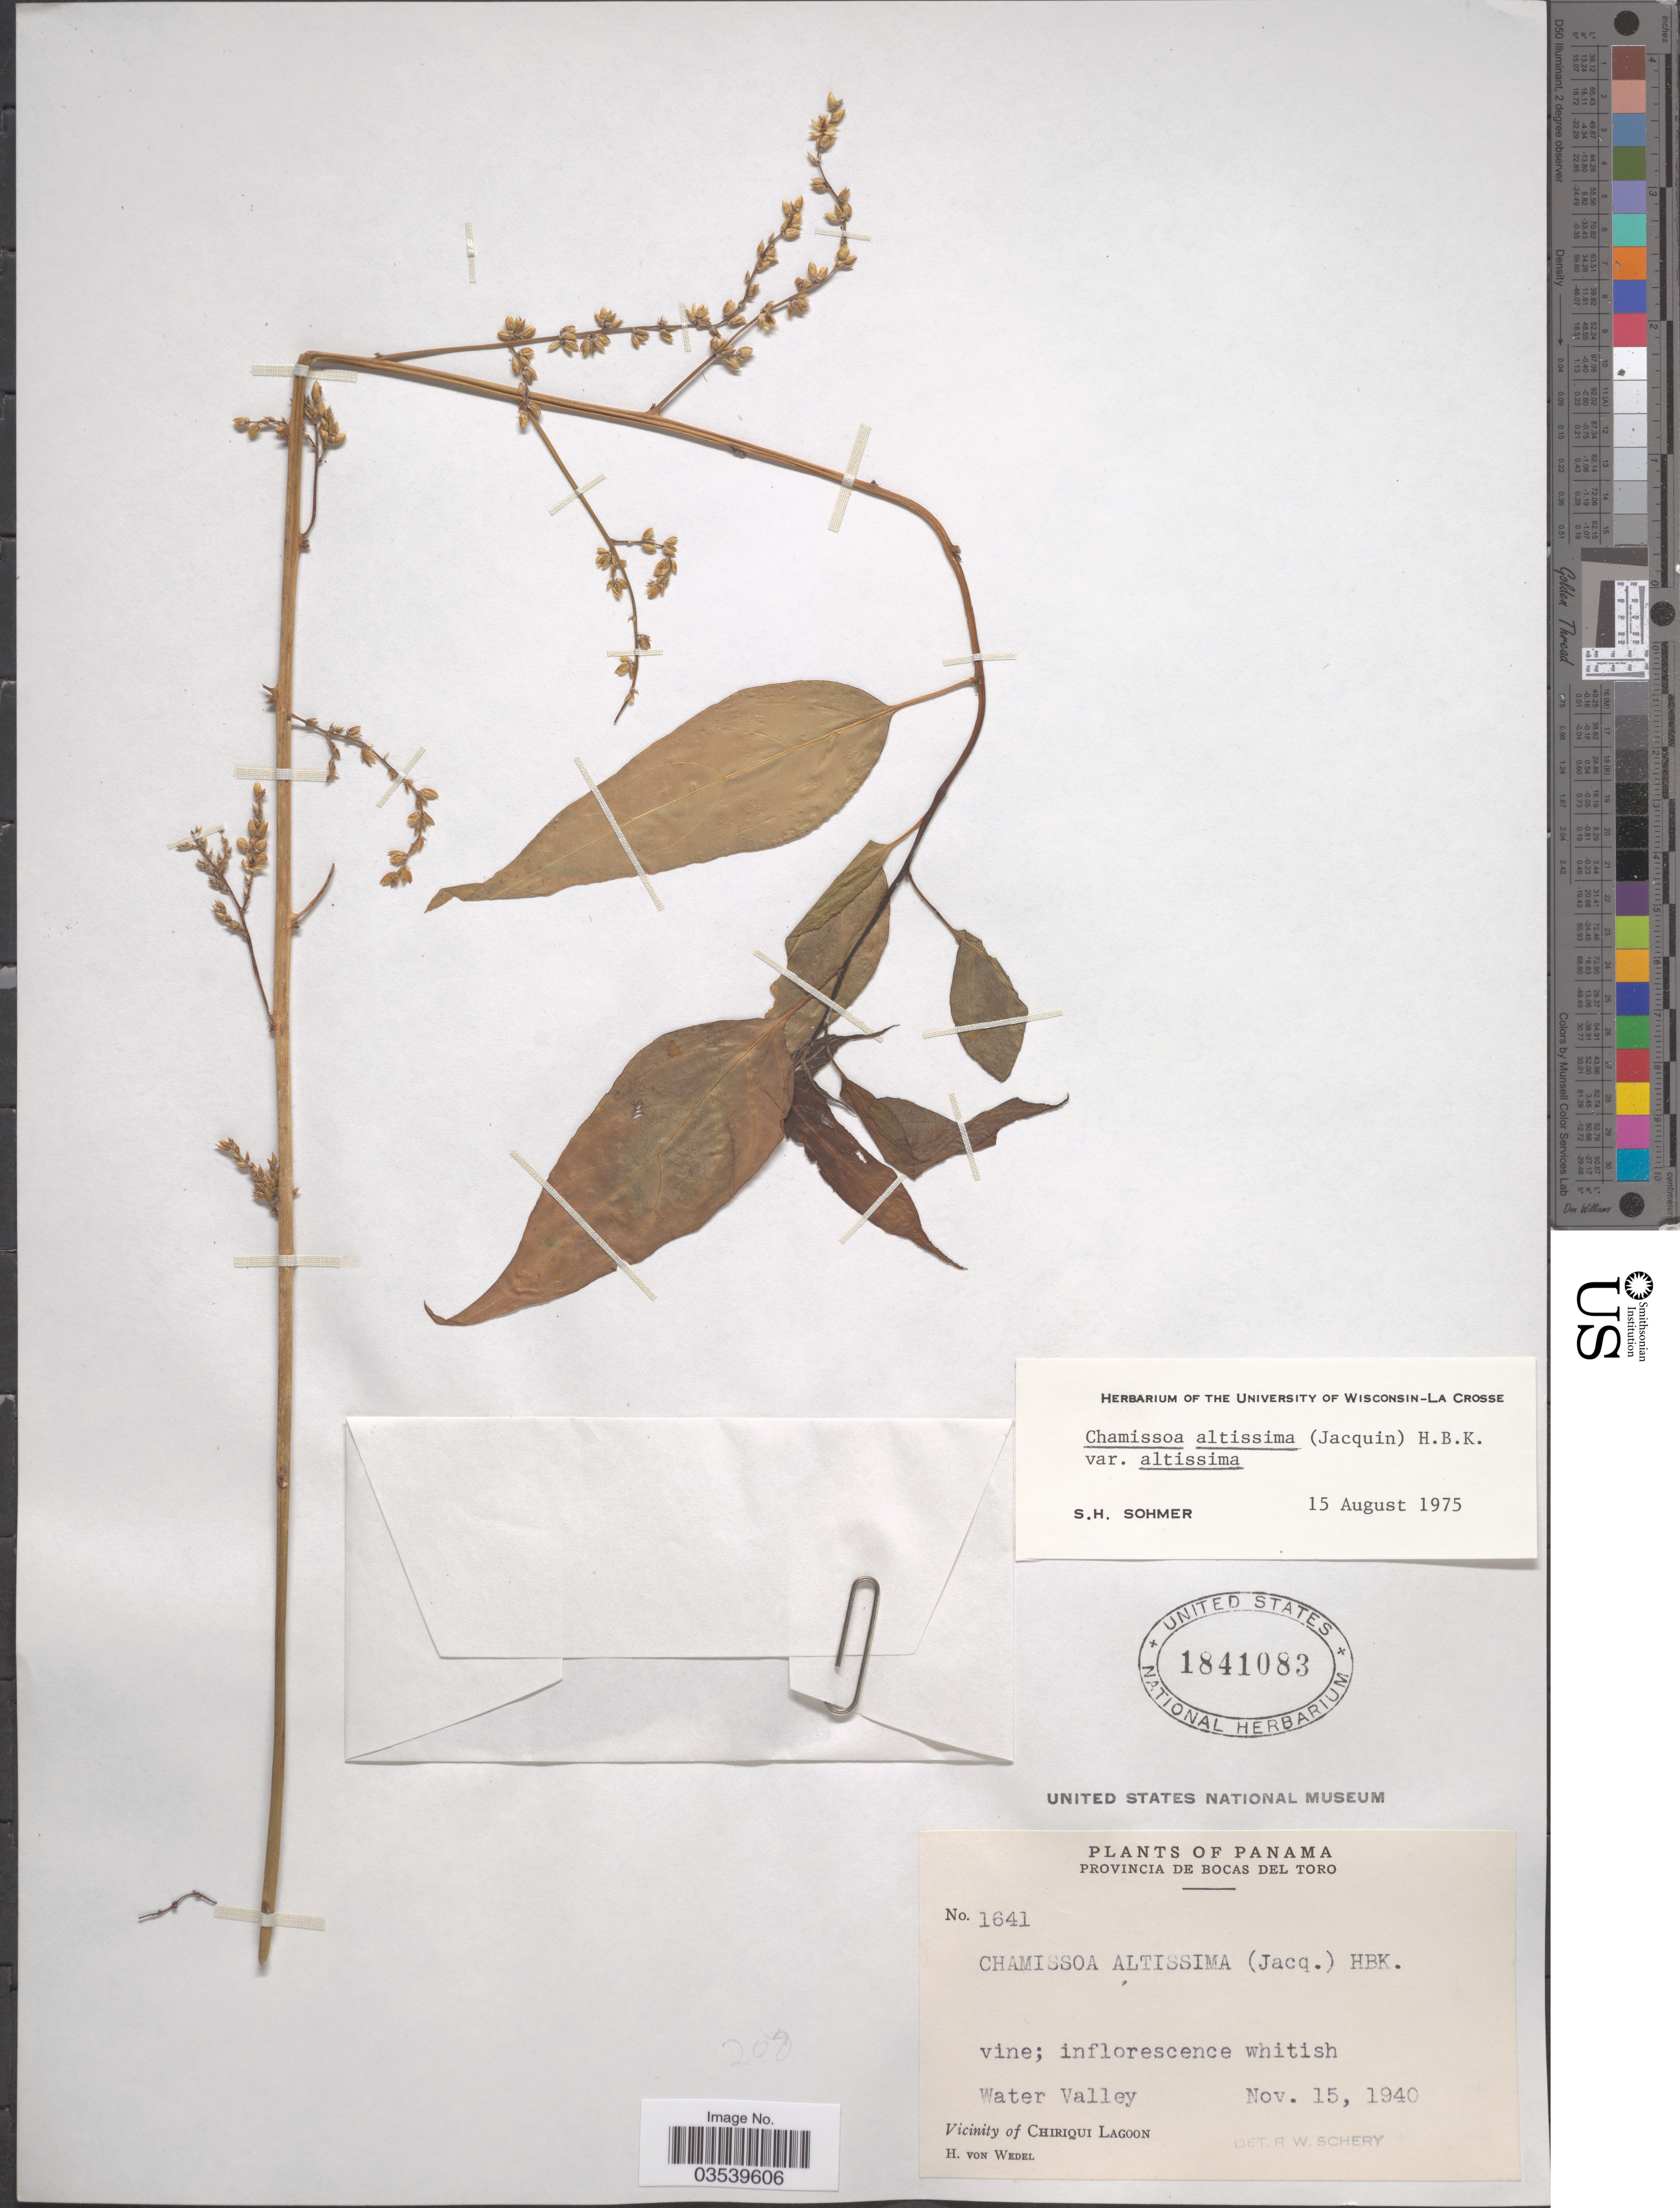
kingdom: Plantae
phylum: Tracheophyta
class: Magnoliopsida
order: Caryophyllales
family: Amaranthaceae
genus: Chamissoa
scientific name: Chamissoa altissima var. altissima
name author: (Jacq.) Kunth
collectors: H. von Wedel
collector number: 1641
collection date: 1940-11-15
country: Panama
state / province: Bocas del Toro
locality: Water Valley. Vicinity of Chiriqui Lagoon.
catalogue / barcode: US 1841083